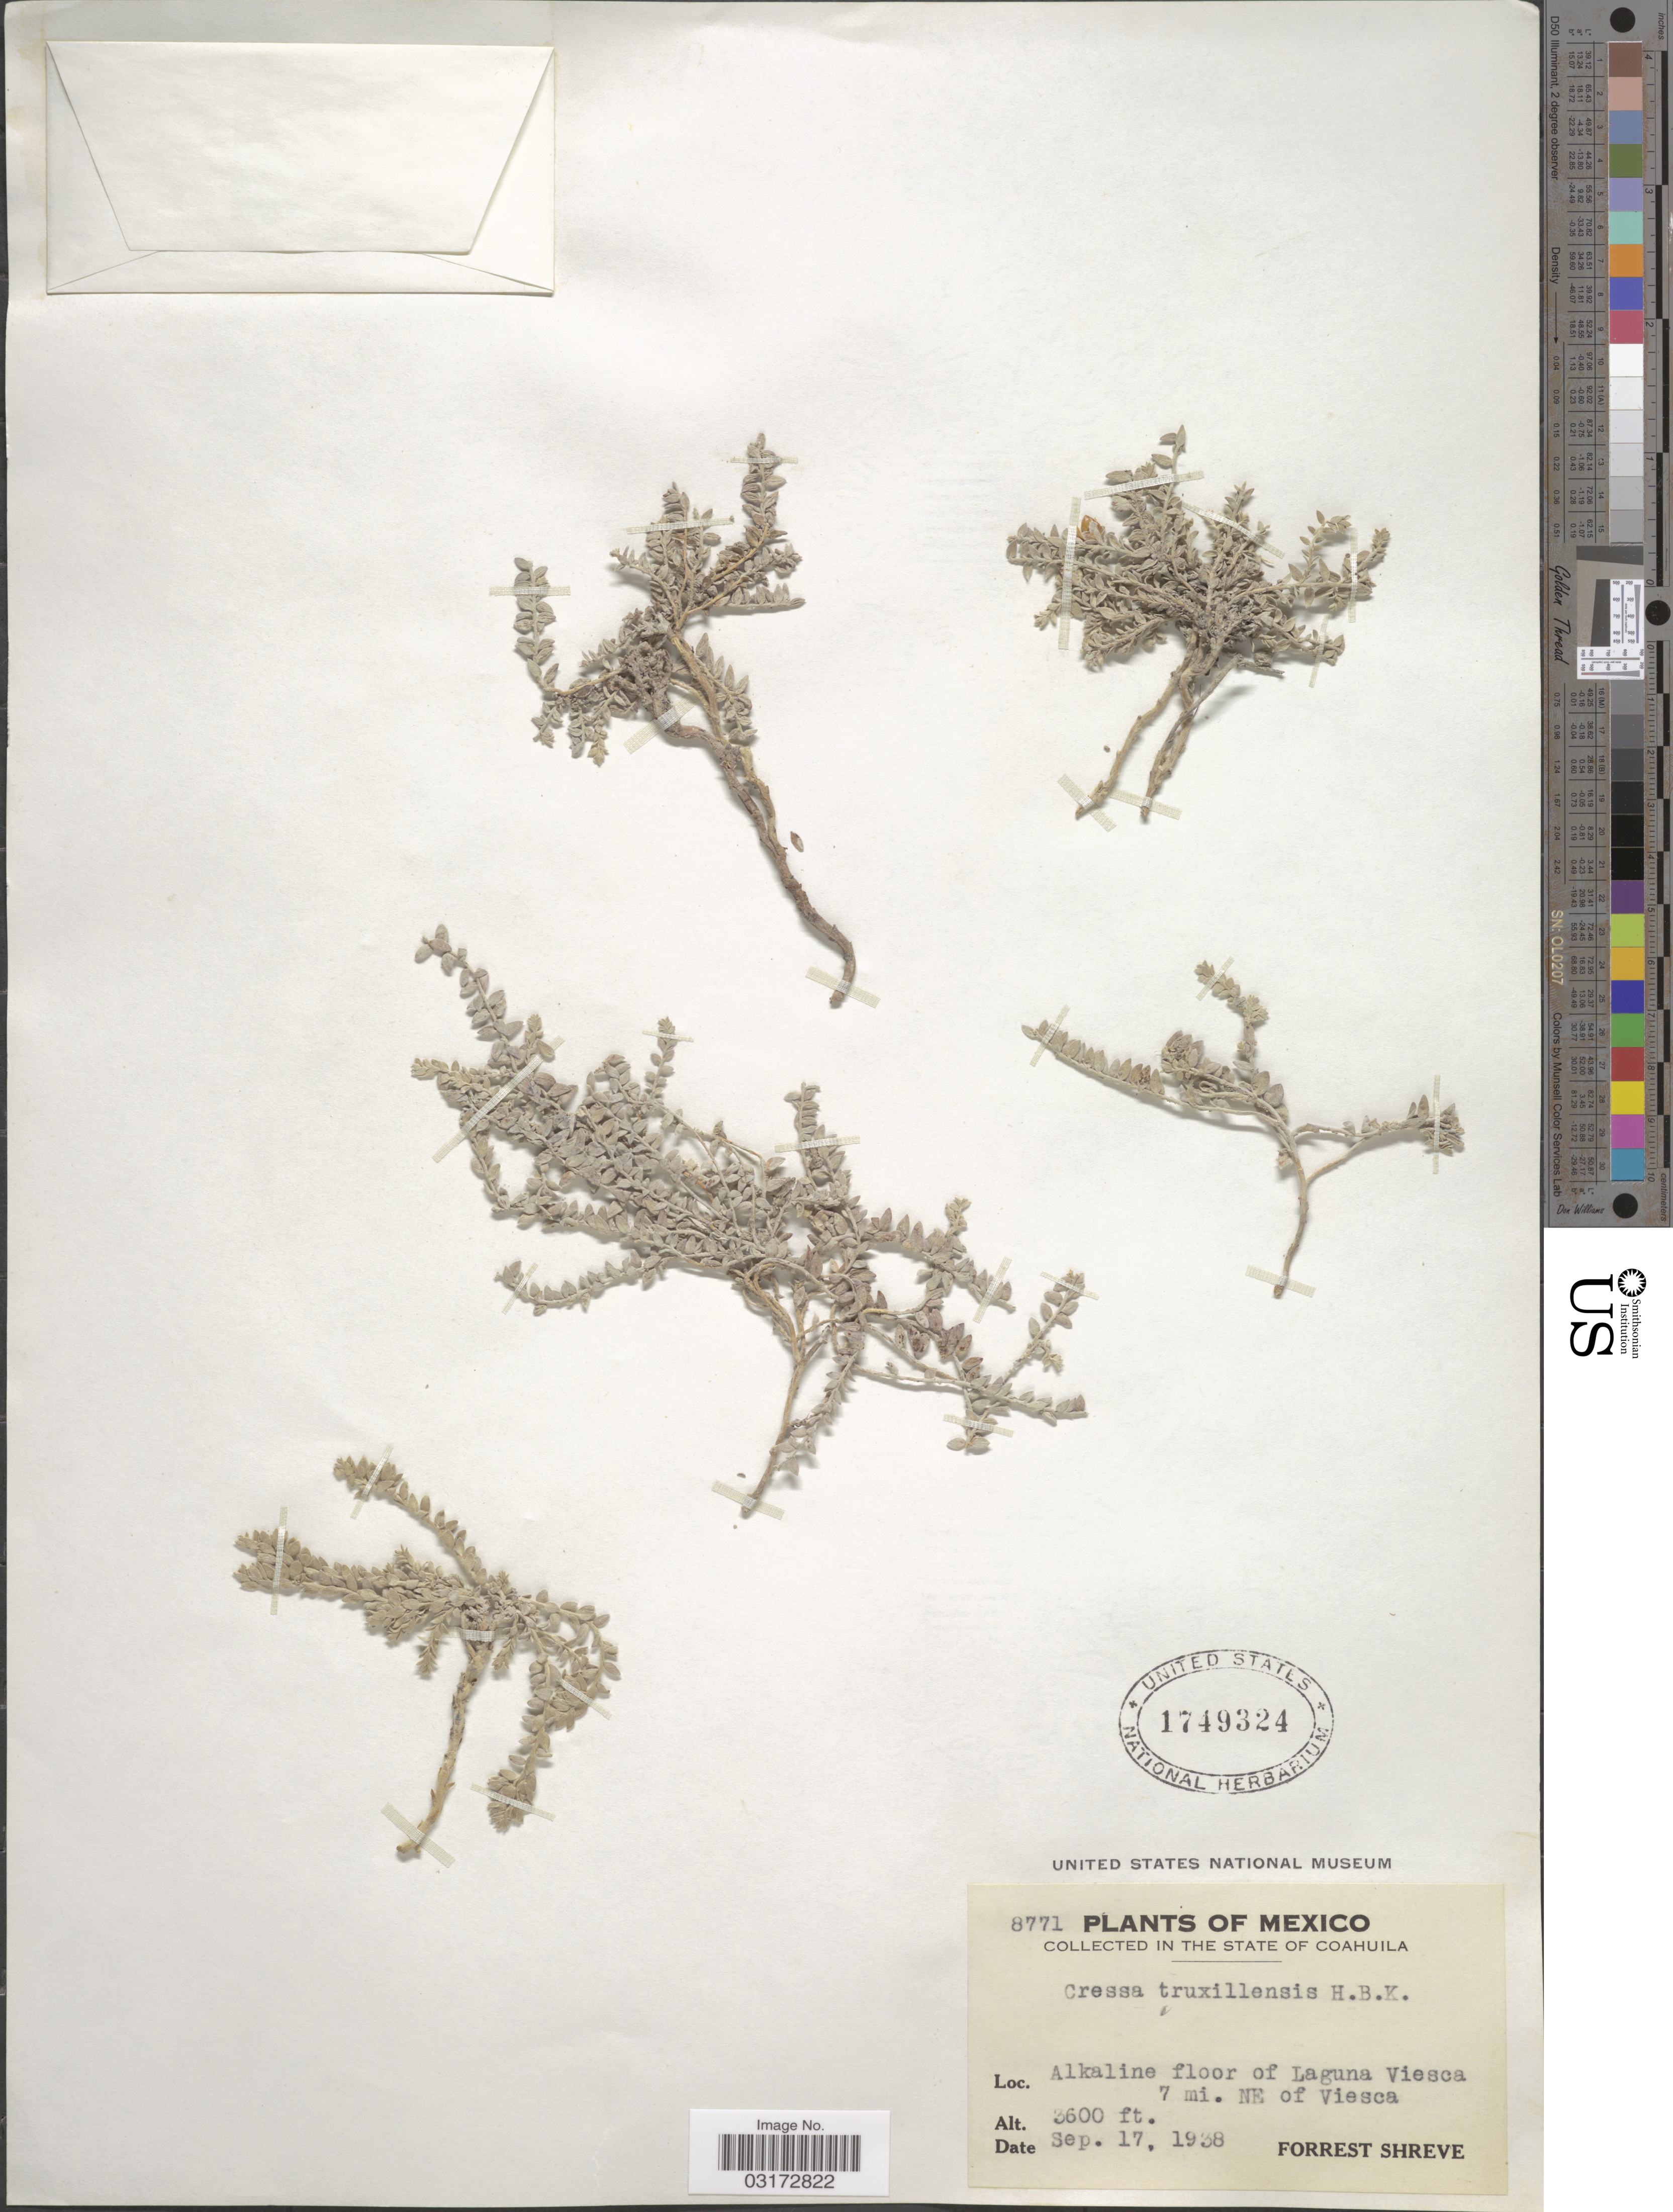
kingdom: Plantae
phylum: Tracheophyta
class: Magnoliopsida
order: Solanales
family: Convolvulaceae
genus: Cressa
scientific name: Cressa truxillensis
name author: Kunth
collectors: F. Shreve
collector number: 8771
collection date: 1938-09-17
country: Mexico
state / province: Coahuila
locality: Alkaline floor of Laguna Viesca, 7 mi. NE of Viesca.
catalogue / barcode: US 1749324